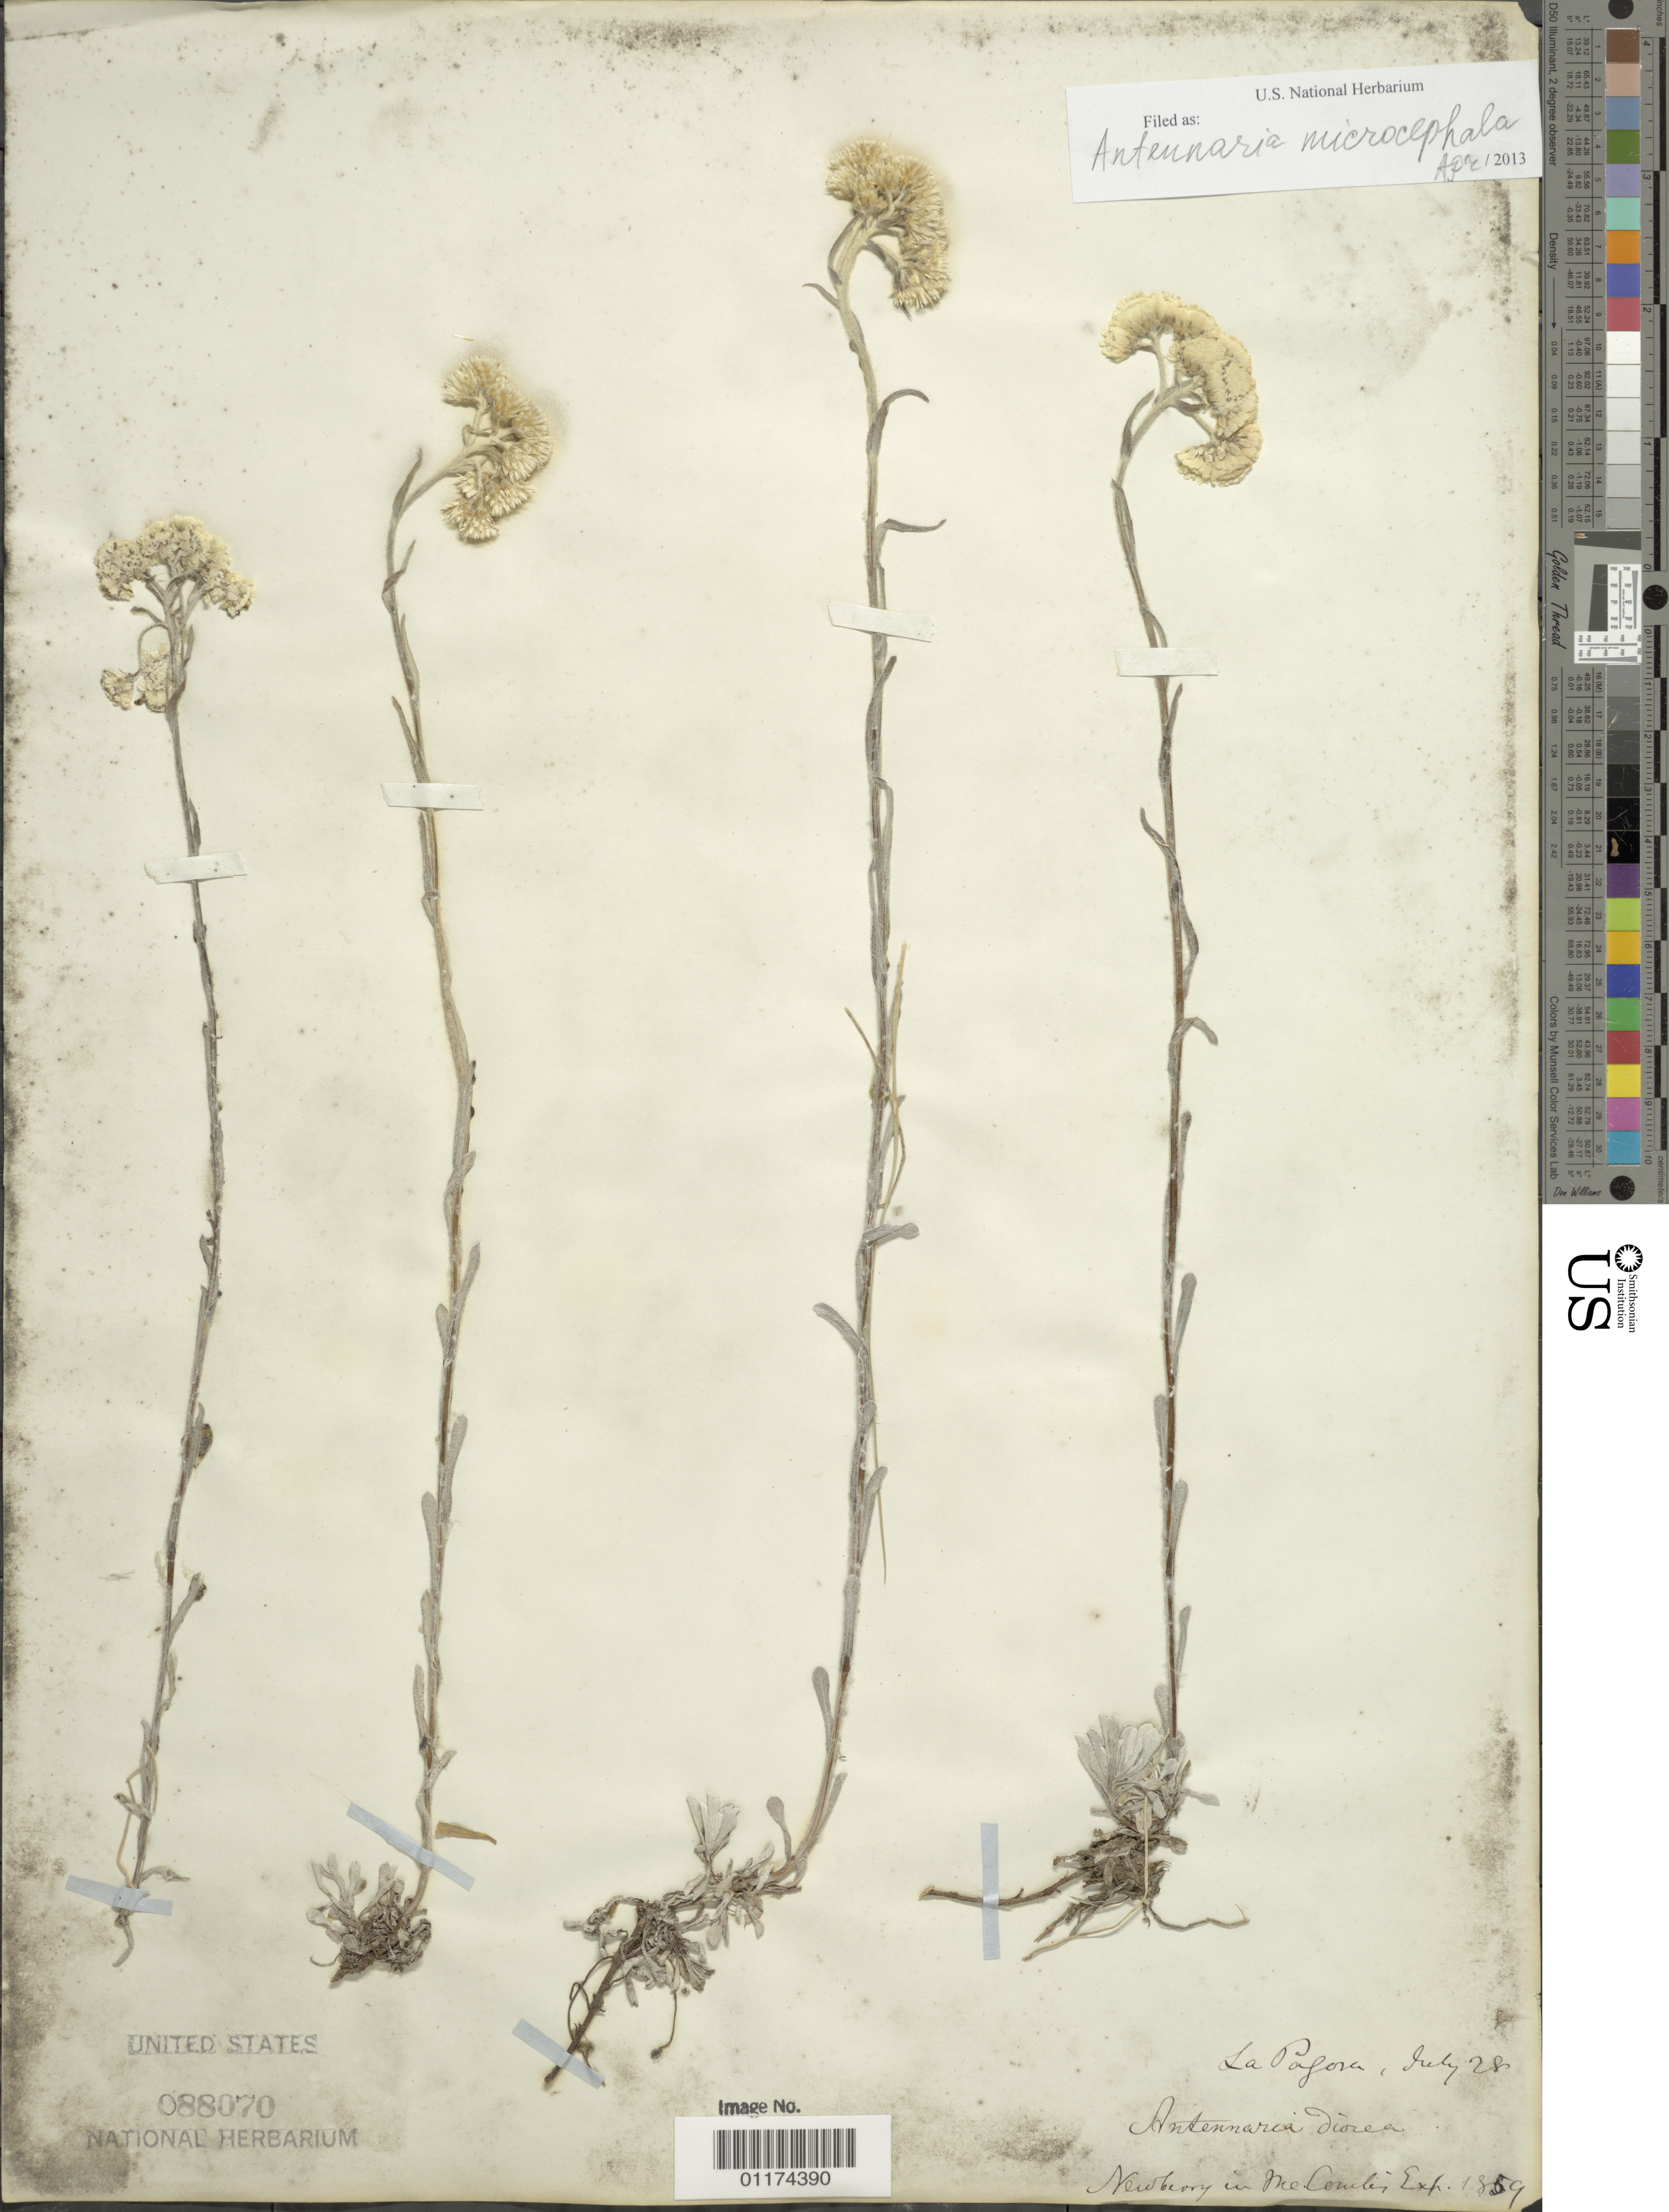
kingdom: Plantae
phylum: Tracheophyta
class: Magnoliopsida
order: Asterales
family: Asteraceae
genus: Antennaria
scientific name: Antennaria microcephala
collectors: J. S. Newberry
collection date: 1859-07-28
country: United States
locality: La Pagosa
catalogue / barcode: US 88070